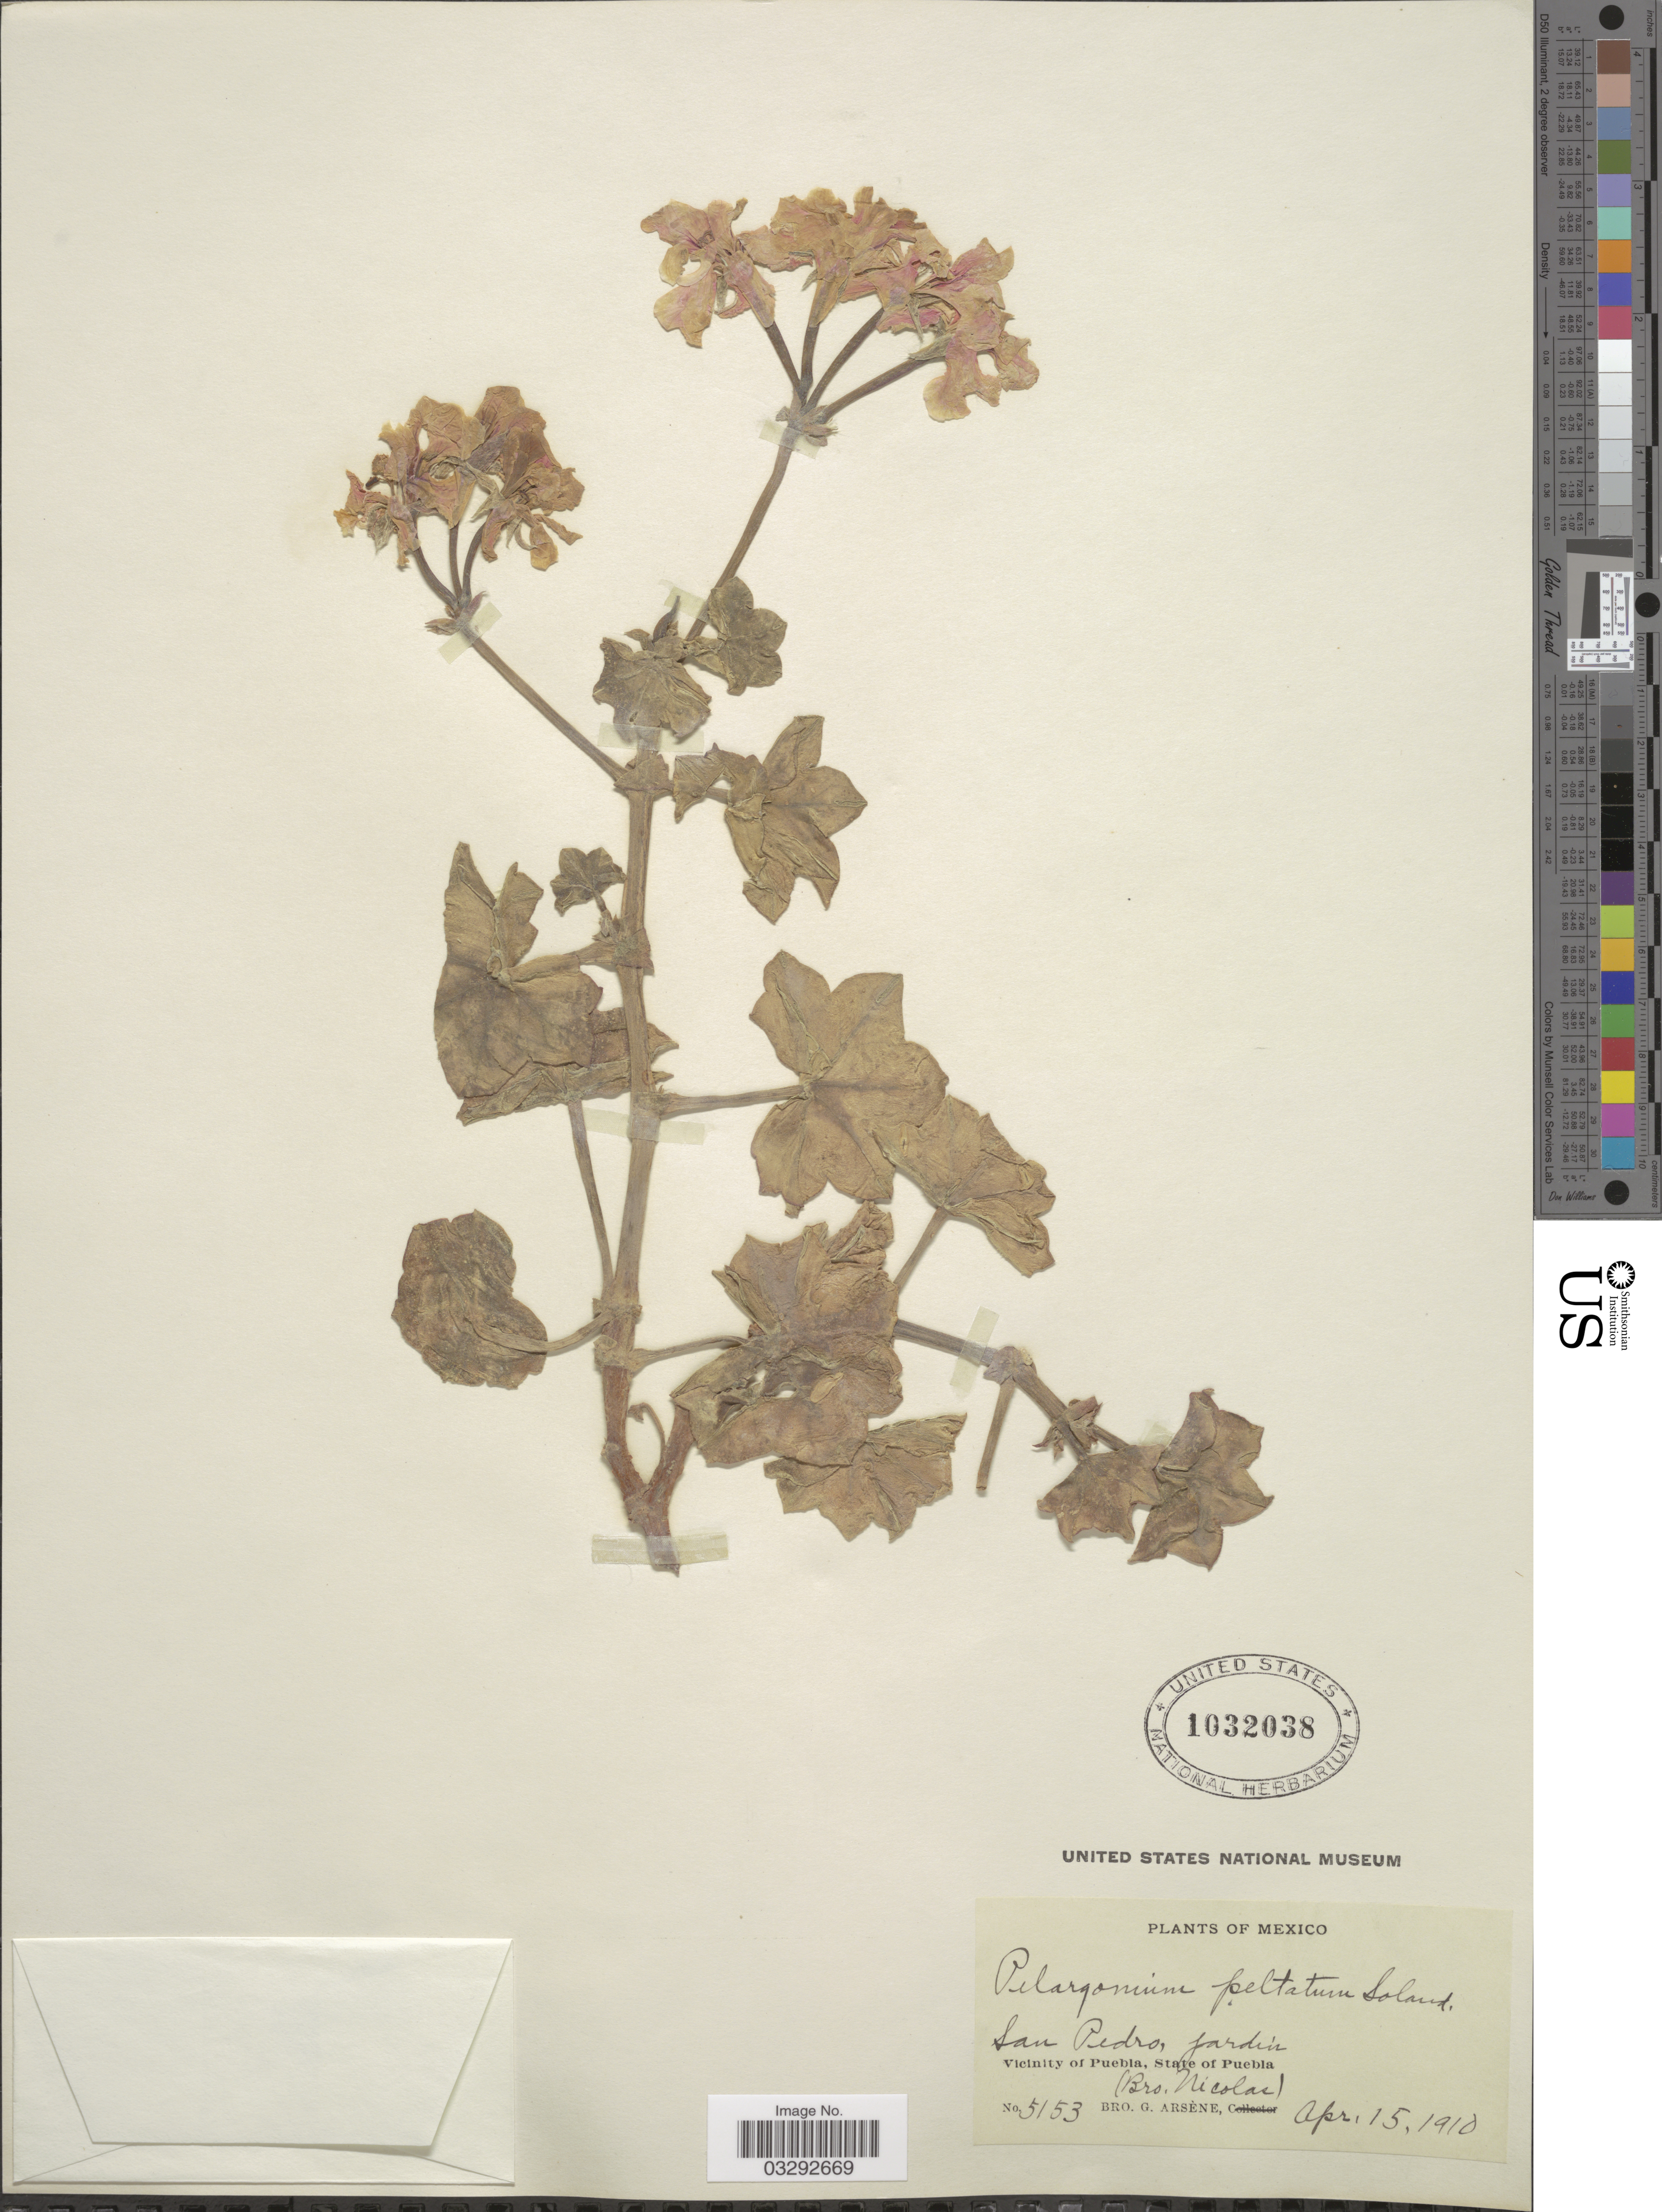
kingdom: Plantae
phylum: Tracheophyta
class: Magnoliopsida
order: Geraniales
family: Geraniaceae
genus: Pelargonium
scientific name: Pelargonium peltatum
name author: (L.) L'Hér.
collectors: Bro. G. Arsène & Bro. Nicolas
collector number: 5153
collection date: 1910-04-15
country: Mexico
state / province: Puebla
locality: San Pedro, jardín. Vicinity of Puebla.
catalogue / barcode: US 1032038